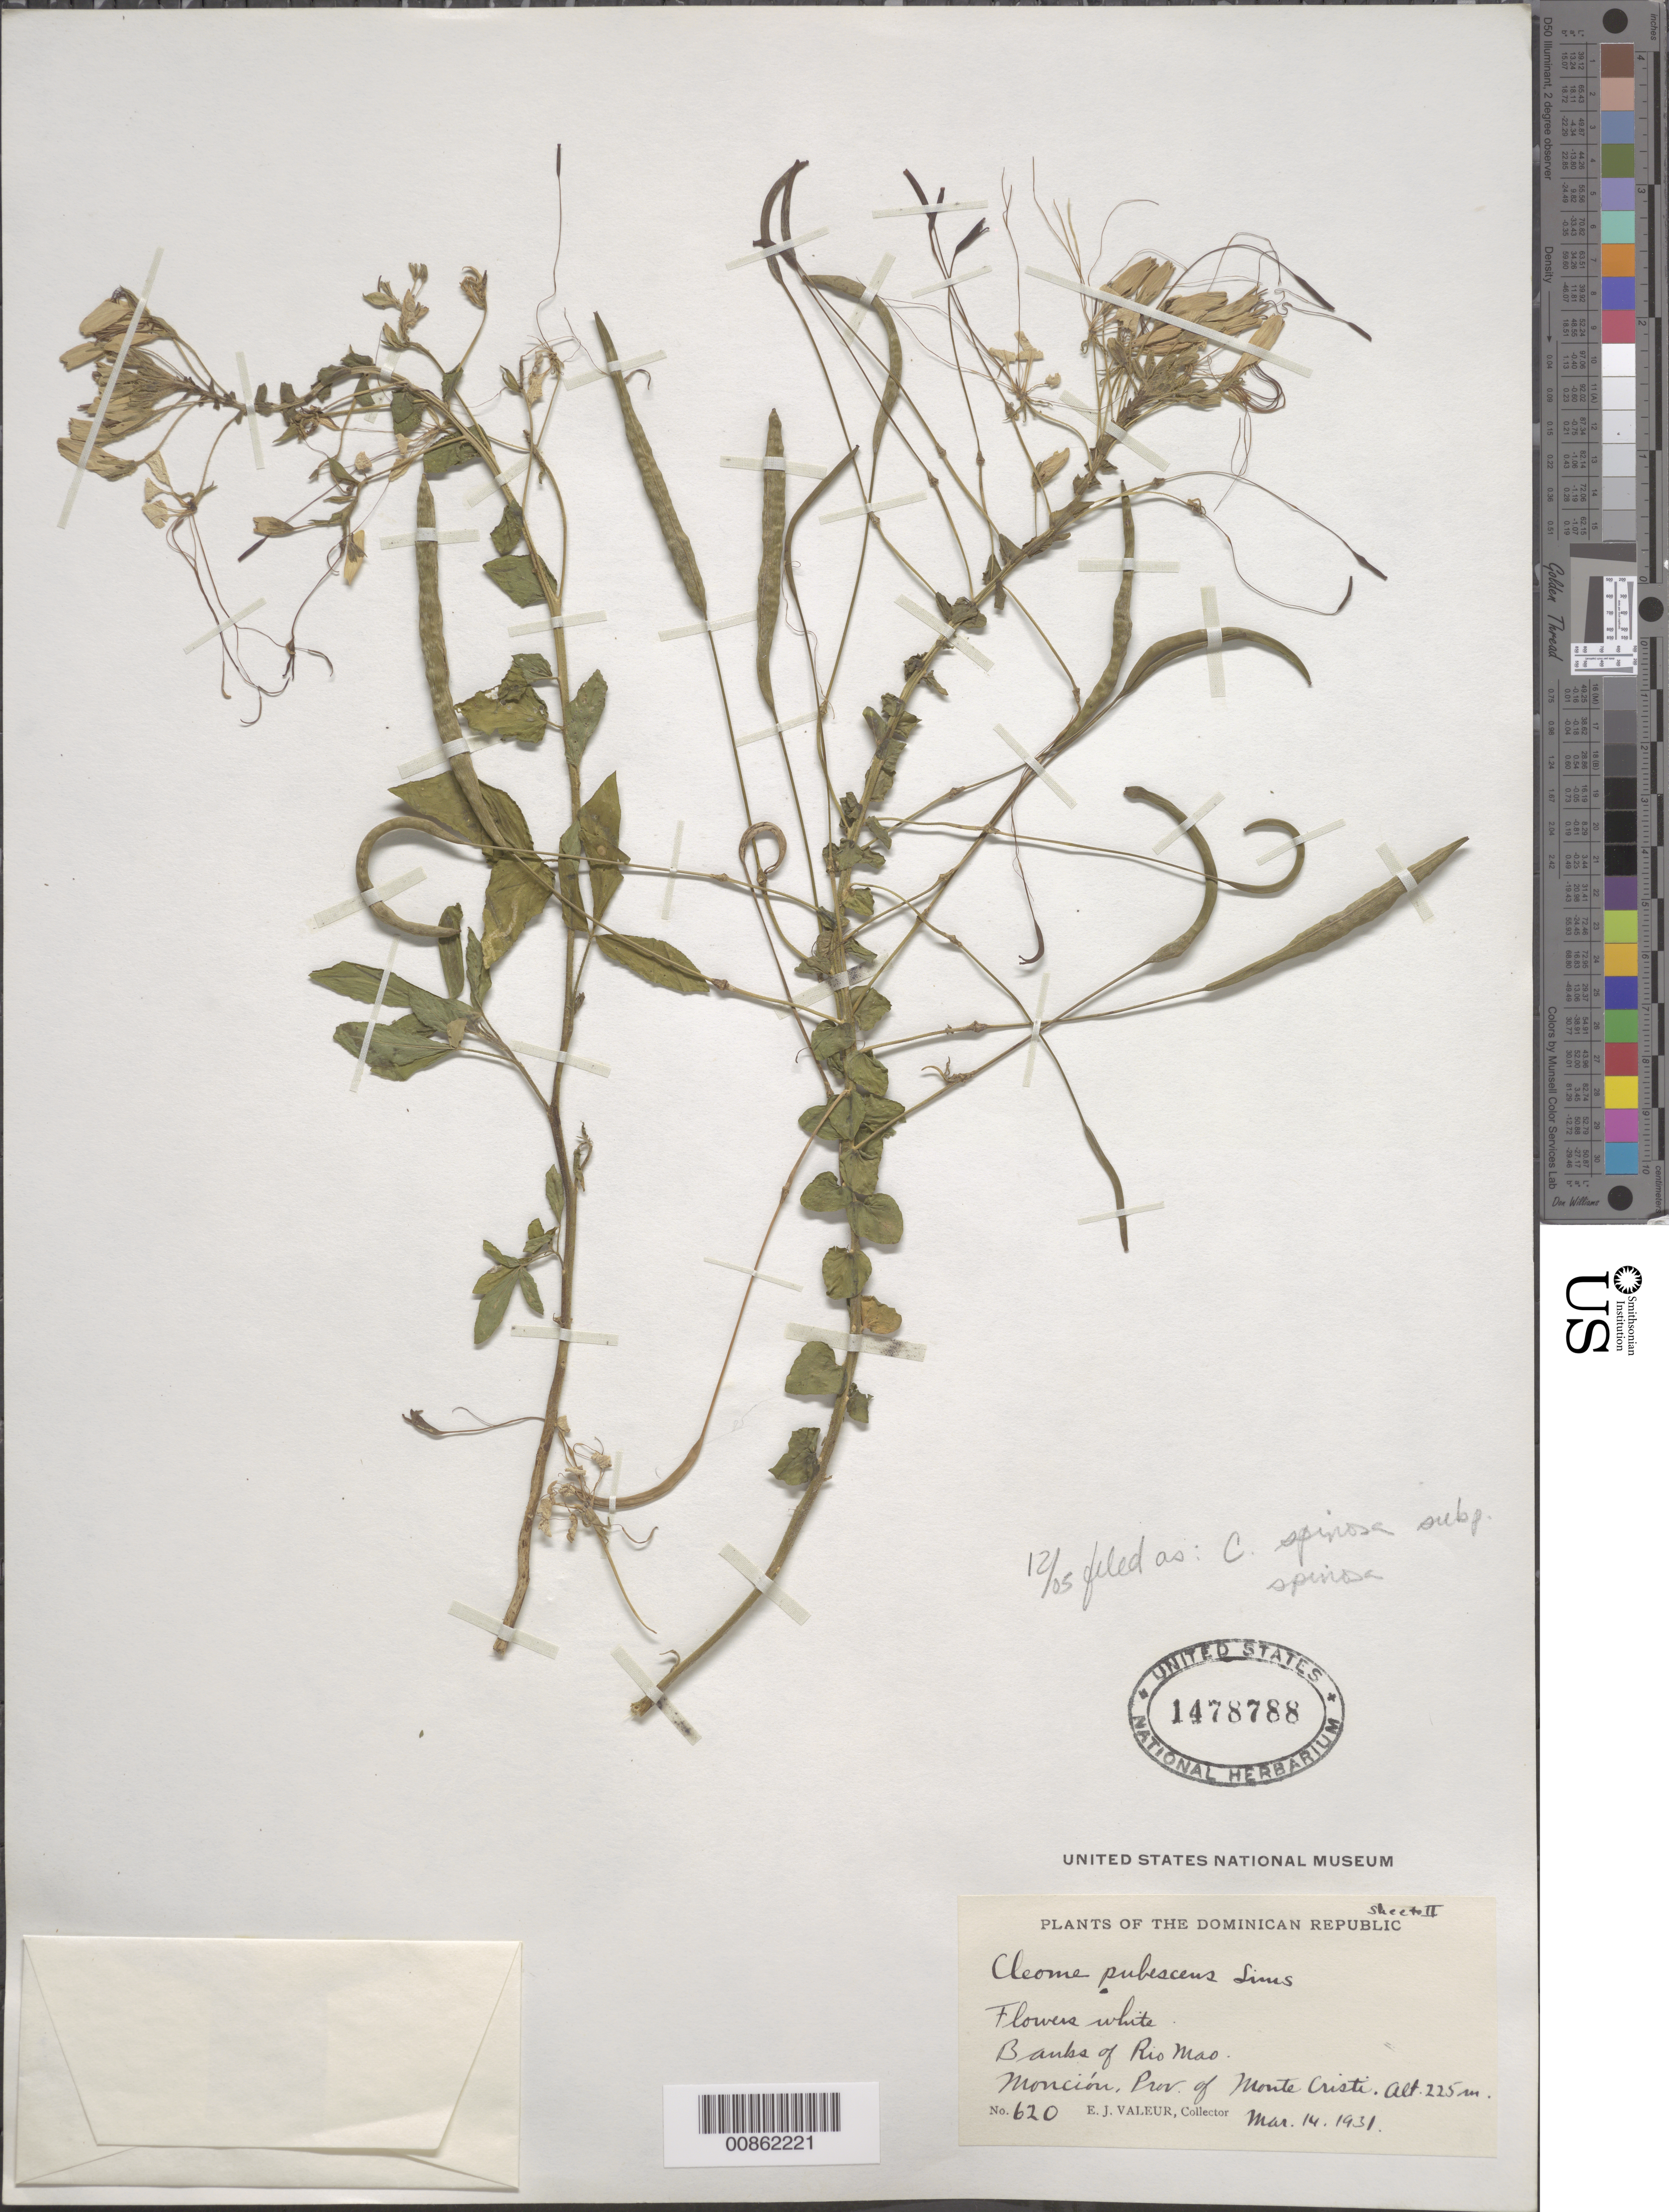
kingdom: Plantae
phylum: Tracheophyta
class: Magnoliopsida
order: Brassicales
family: Cleomaceae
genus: Tarenaya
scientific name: Tarenaya spinosa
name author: (Jacq.) Raf.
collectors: E. Valeur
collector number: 620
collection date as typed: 14 Mar 1931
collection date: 1931-03-14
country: Dominican Republic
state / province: Monte Cristi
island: Hispaniola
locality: Banks of Río Mao. Monción.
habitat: Banks of river.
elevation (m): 225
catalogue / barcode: US 1478788